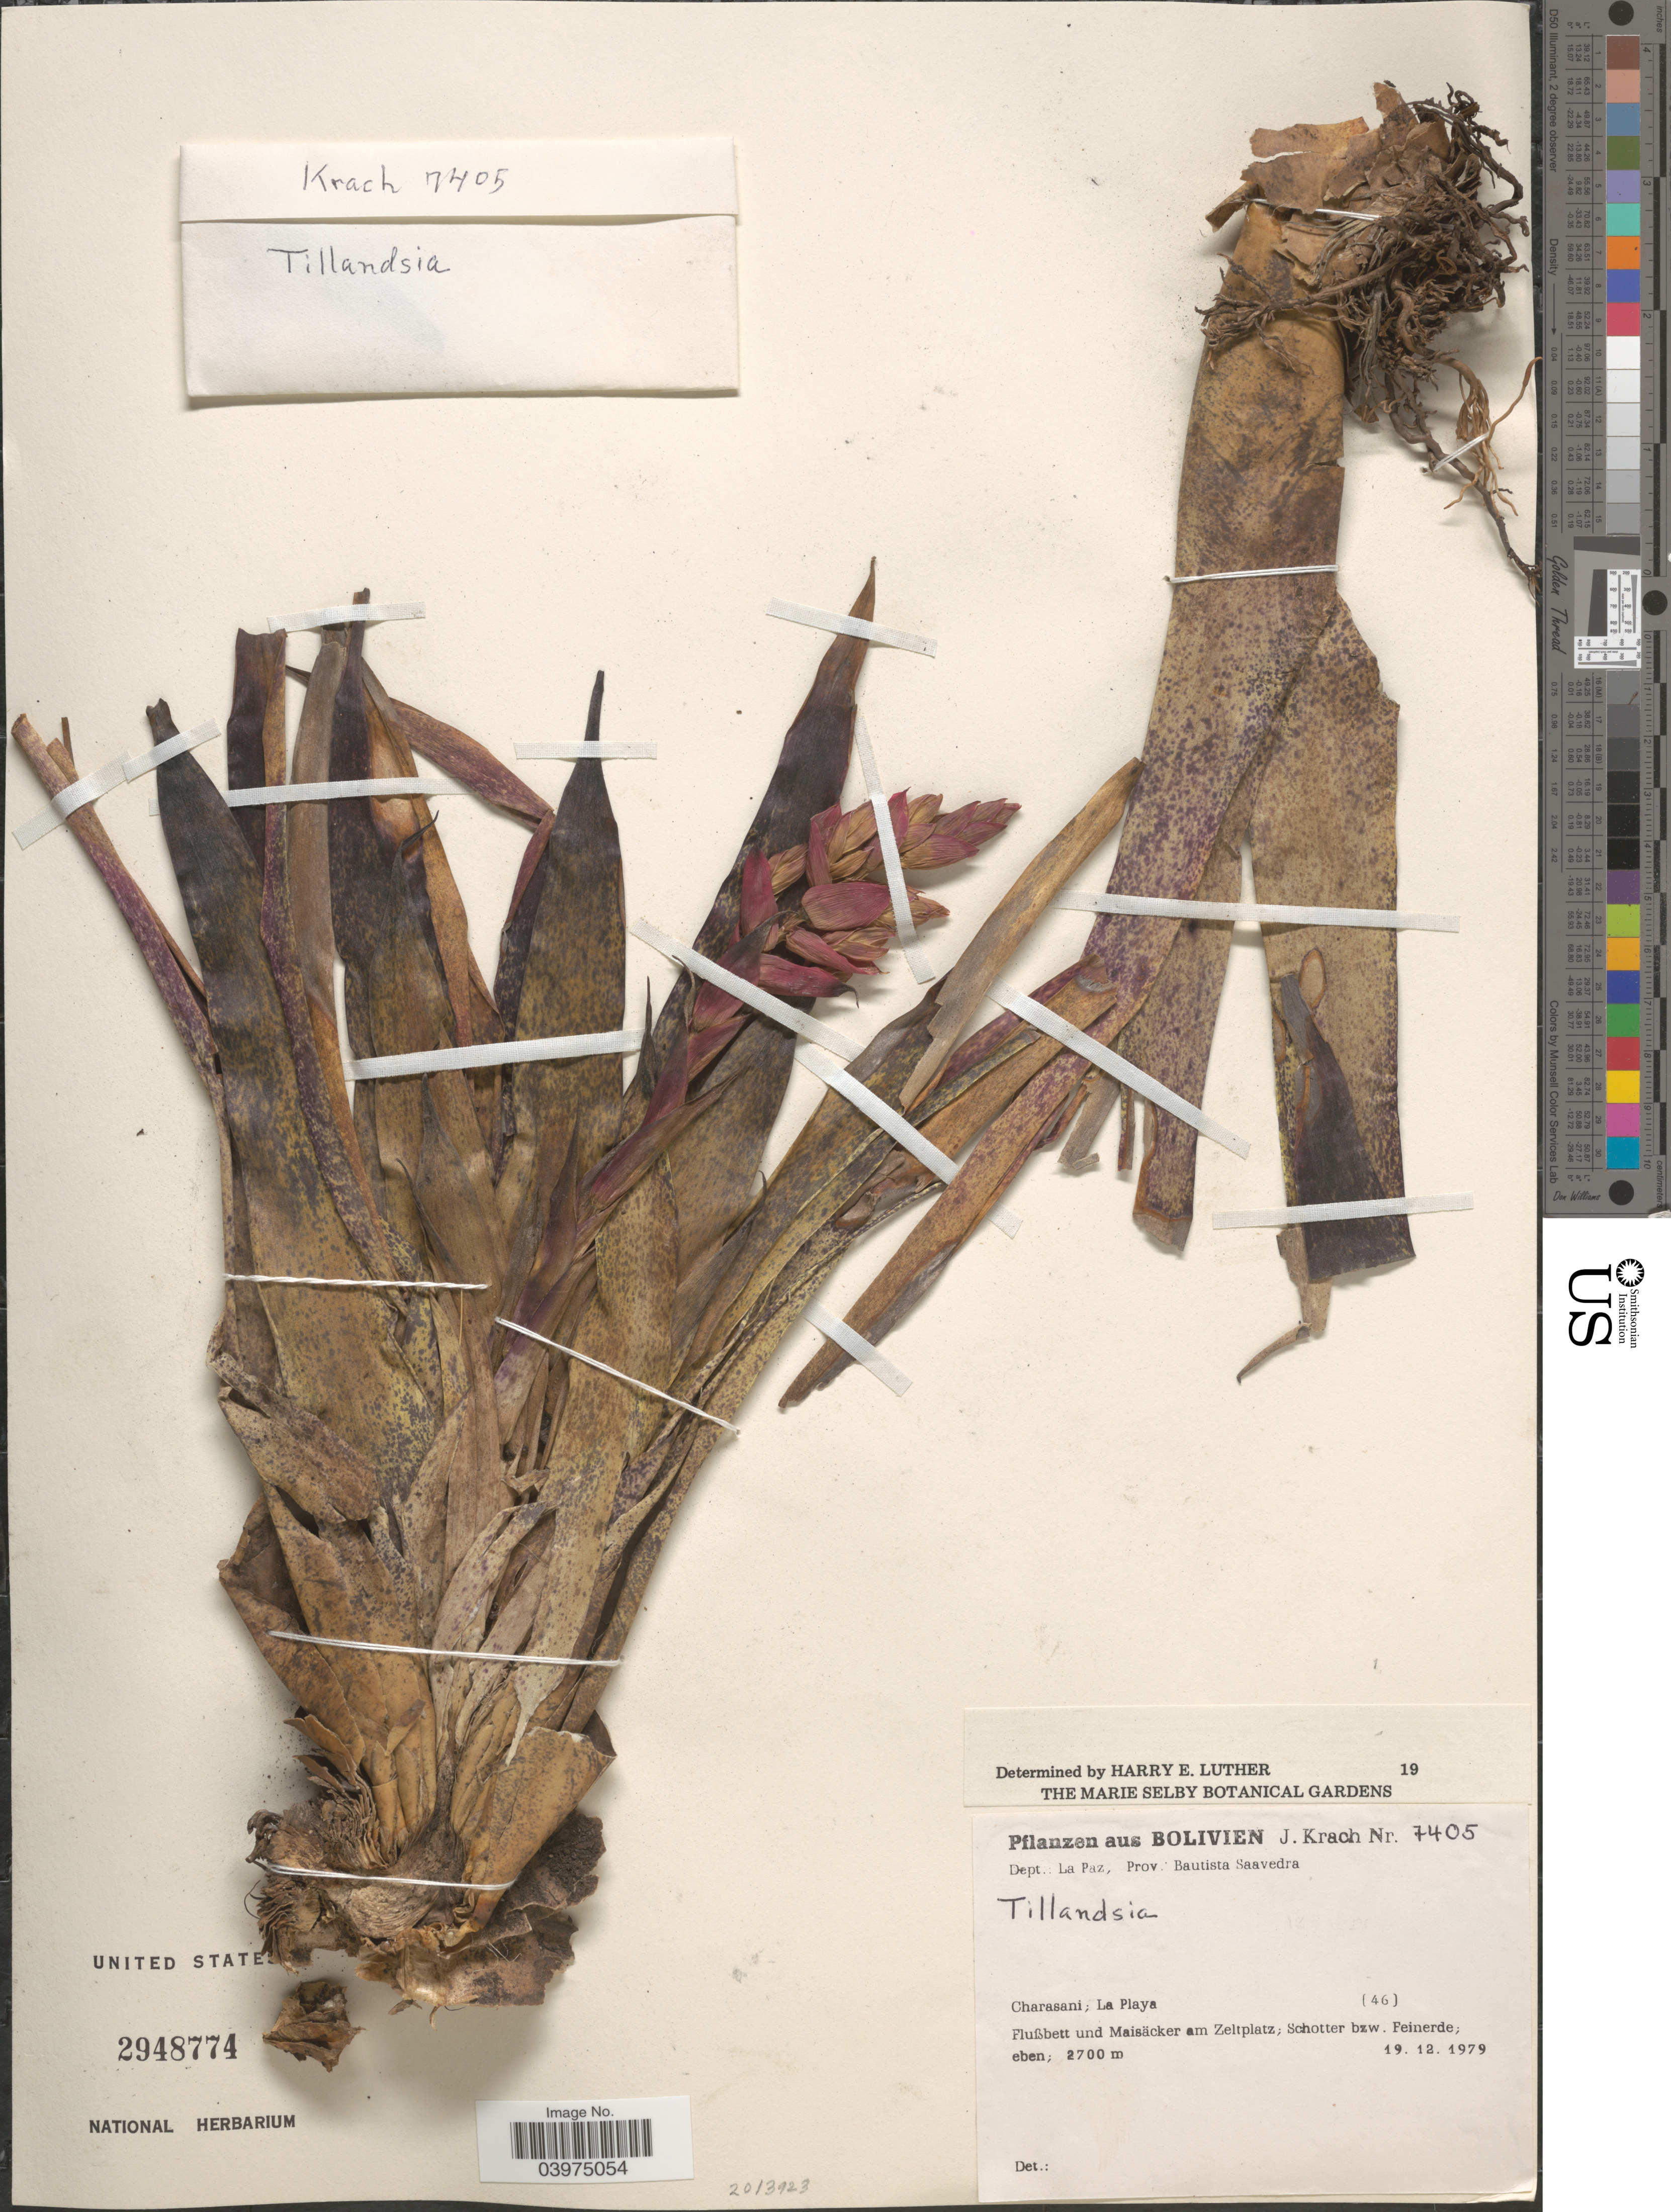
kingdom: Plantae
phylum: Tracheophyta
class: Liliopsida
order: Poales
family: Bromeliaceae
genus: Tillandsia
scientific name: Tillandsia sp.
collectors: J. Krach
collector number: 7405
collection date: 1979-12-19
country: Bolivia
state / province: La Paz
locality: Dept.: La Paz, Prov.: Bautista Saavedra. Charasani; La Playa.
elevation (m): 2700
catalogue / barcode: US 2948774